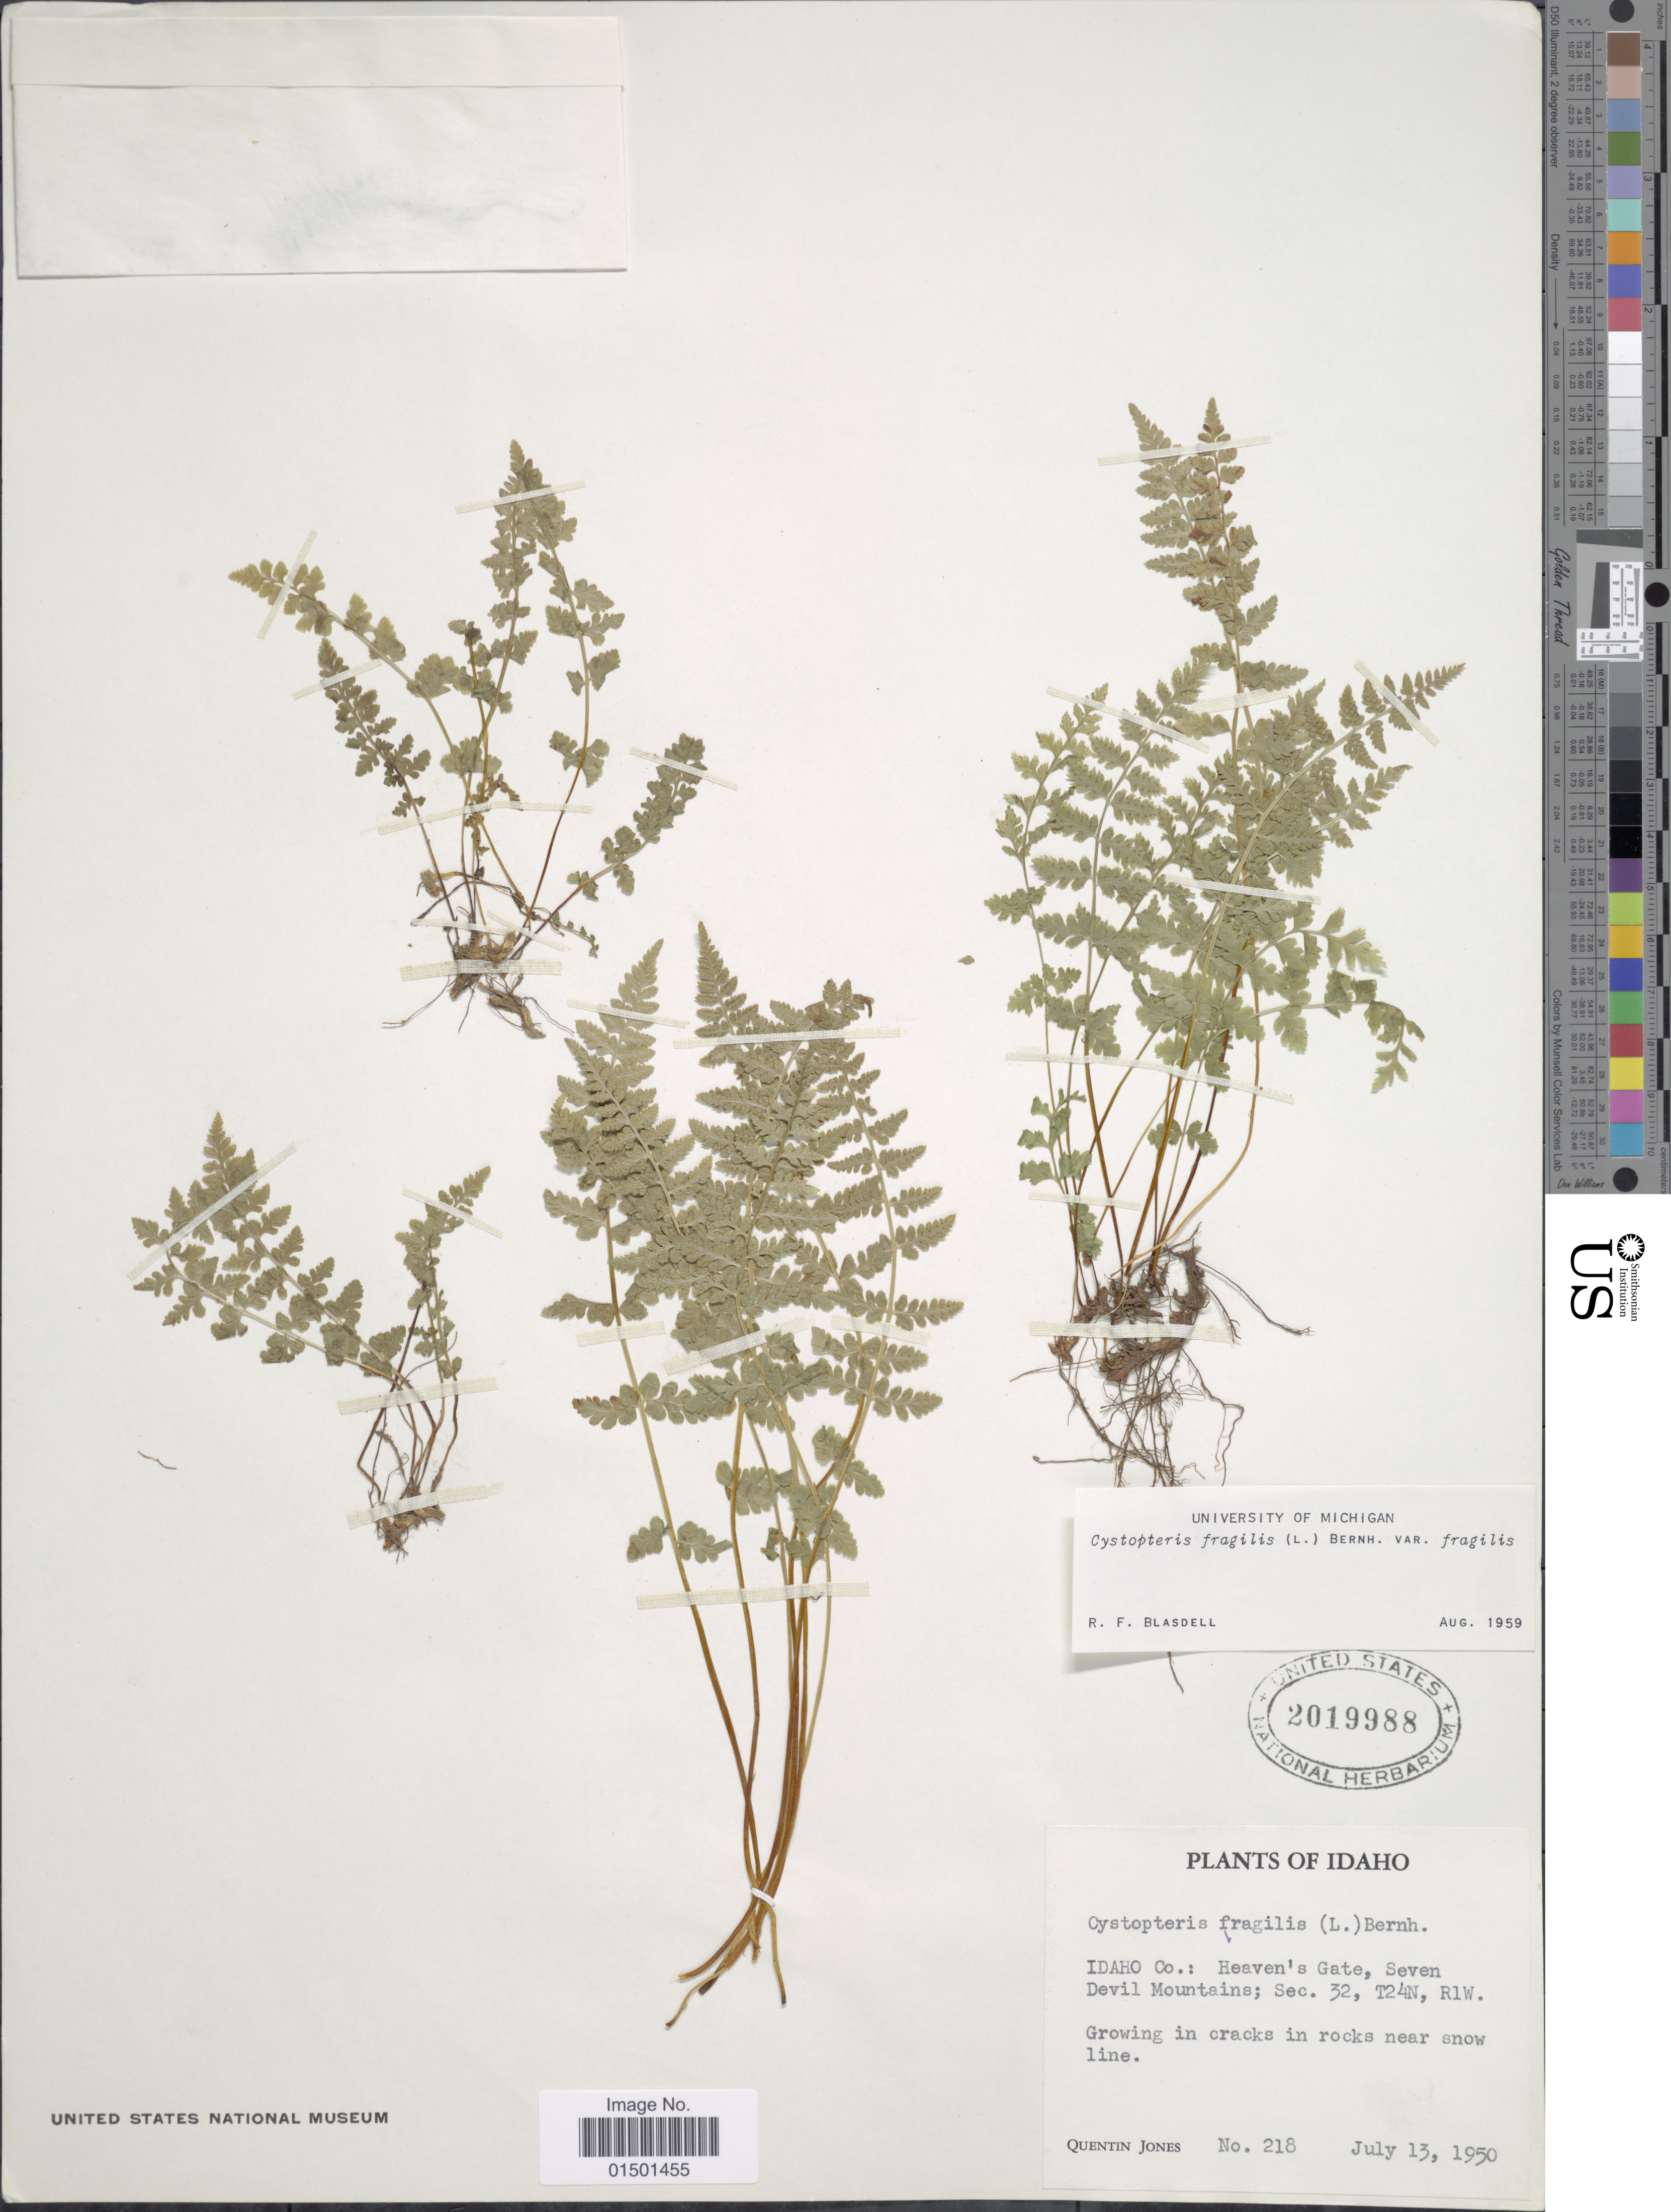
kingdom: Plantae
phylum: Tracheophyta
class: Polypodiopsida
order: Polypodiales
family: Cystopteridaceae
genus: Cystopteris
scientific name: Cystopteris fragilis var. fragilis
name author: (L.) Bernh.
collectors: Q. Jones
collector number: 218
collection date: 1950-07-13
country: United States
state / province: Idaho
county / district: Idaho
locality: Heaven's gate, Seven Devil Mountains; sec. 32, T24N, R1W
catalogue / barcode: US 2019988